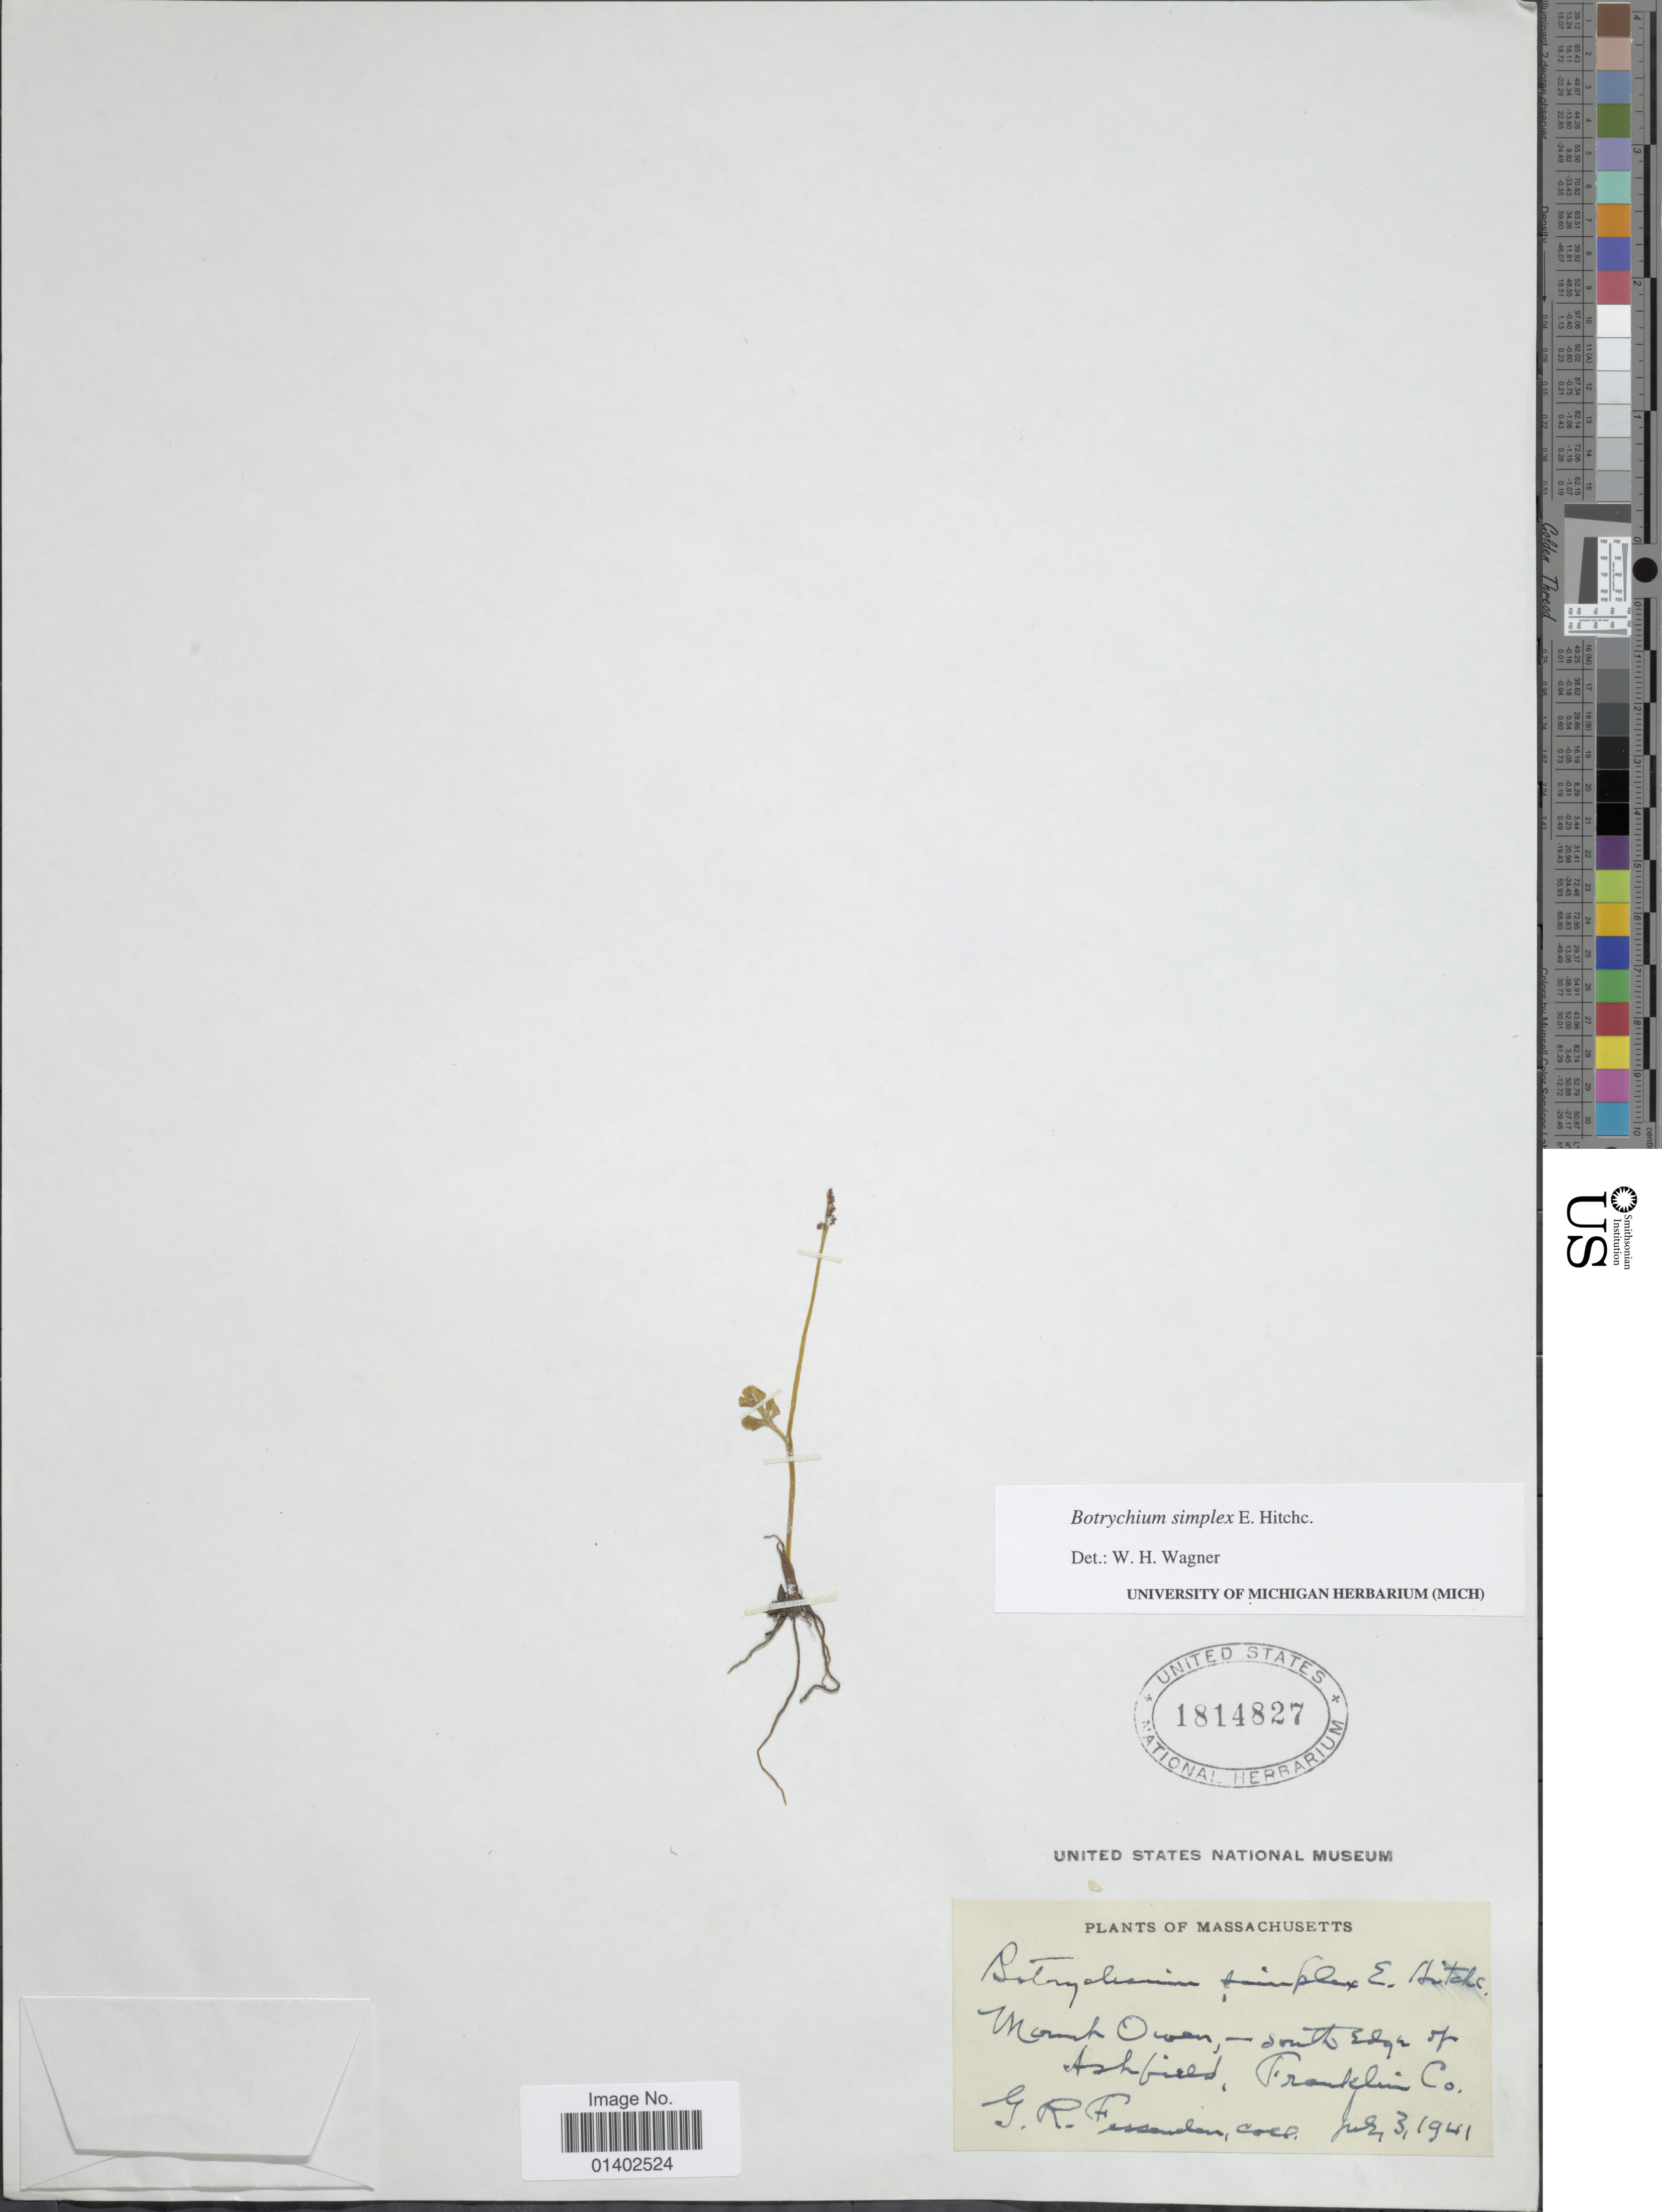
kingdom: Plantae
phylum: Tracheophyta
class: Polypodiopsida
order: Ophioglossales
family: Ophioglossaceae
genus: Botrychium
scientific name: Botrychium simplex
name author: E. Hitchc.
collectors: G. Fessenden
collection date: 1941-07-03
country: United States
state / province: Massachusetts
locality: Mont Owen - south edge of Ashfield, Franklin Co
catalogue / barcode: US 1814827